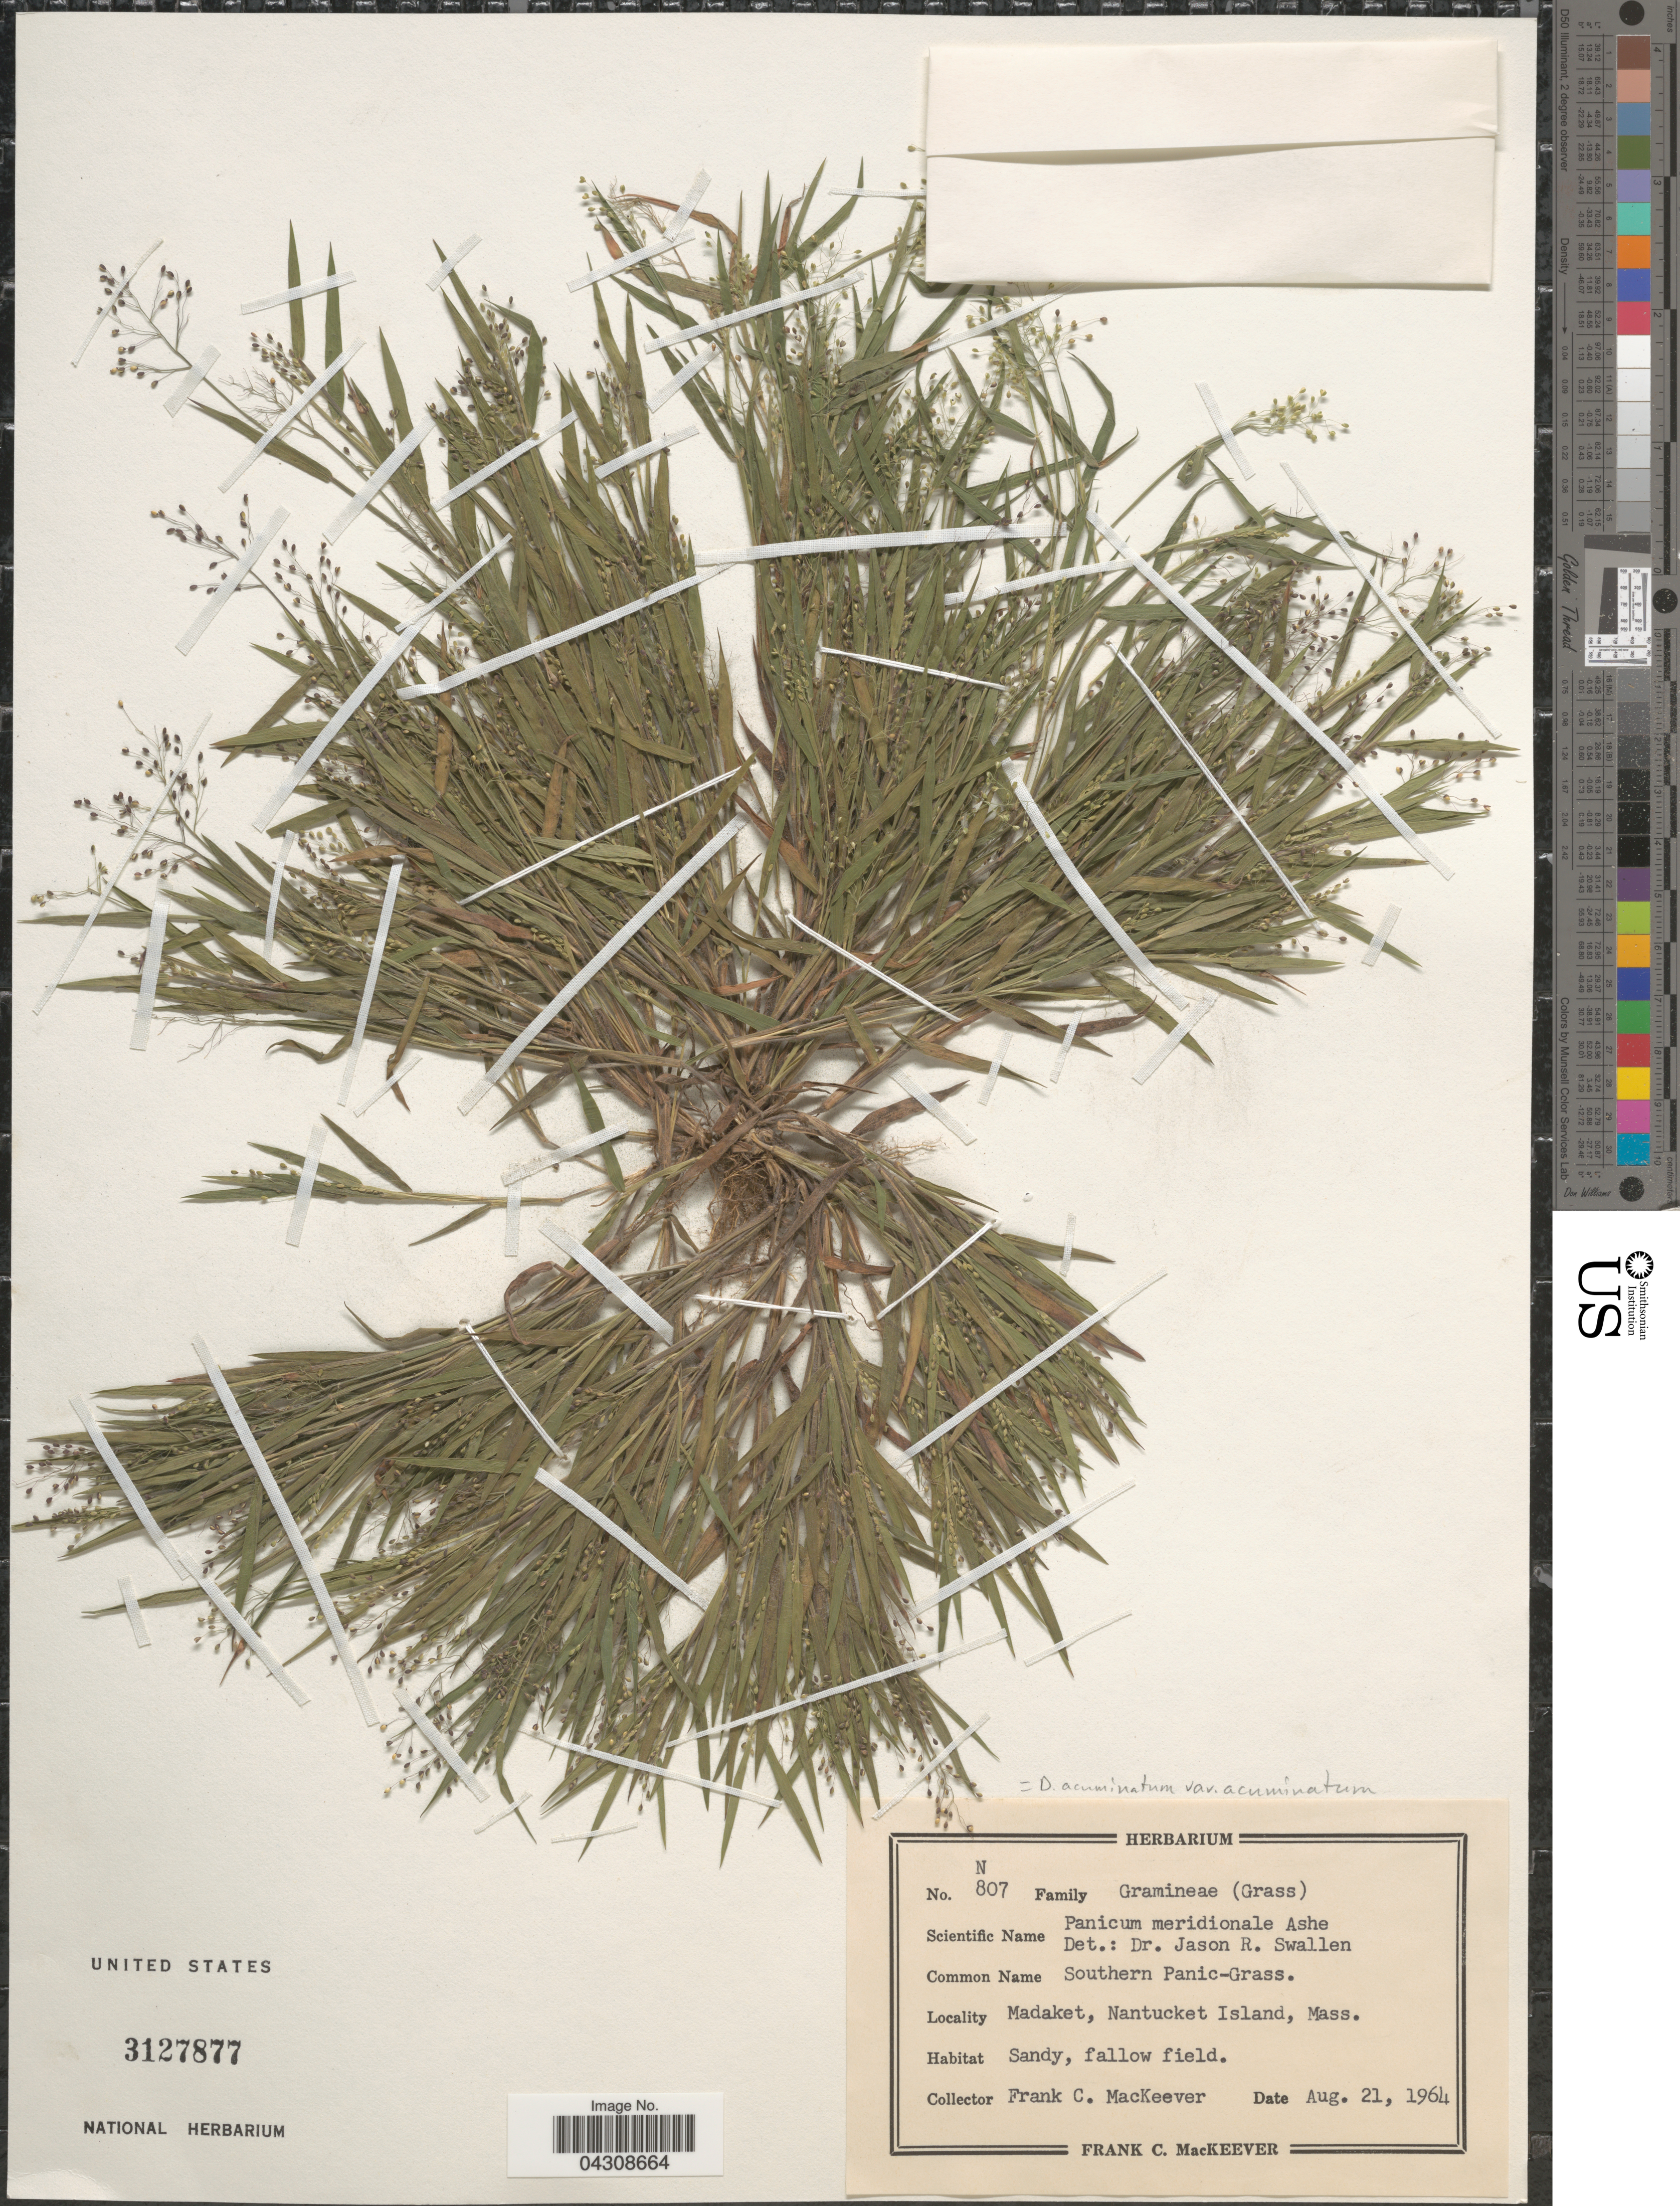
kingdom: Plantae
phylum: Tracheophyta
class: Liliopsida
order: Poales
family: Poaceae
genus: Dichanthelium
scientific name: Dichanthelium acuminatum var. acuminatum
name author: (Sw.) Gould & C.A. Clark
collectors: F. C. MacKeever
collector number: N807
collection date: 1964-08-21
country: United States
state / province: Massachusetts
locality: Madaket, Nantucket Island.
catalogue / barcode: US 3127877